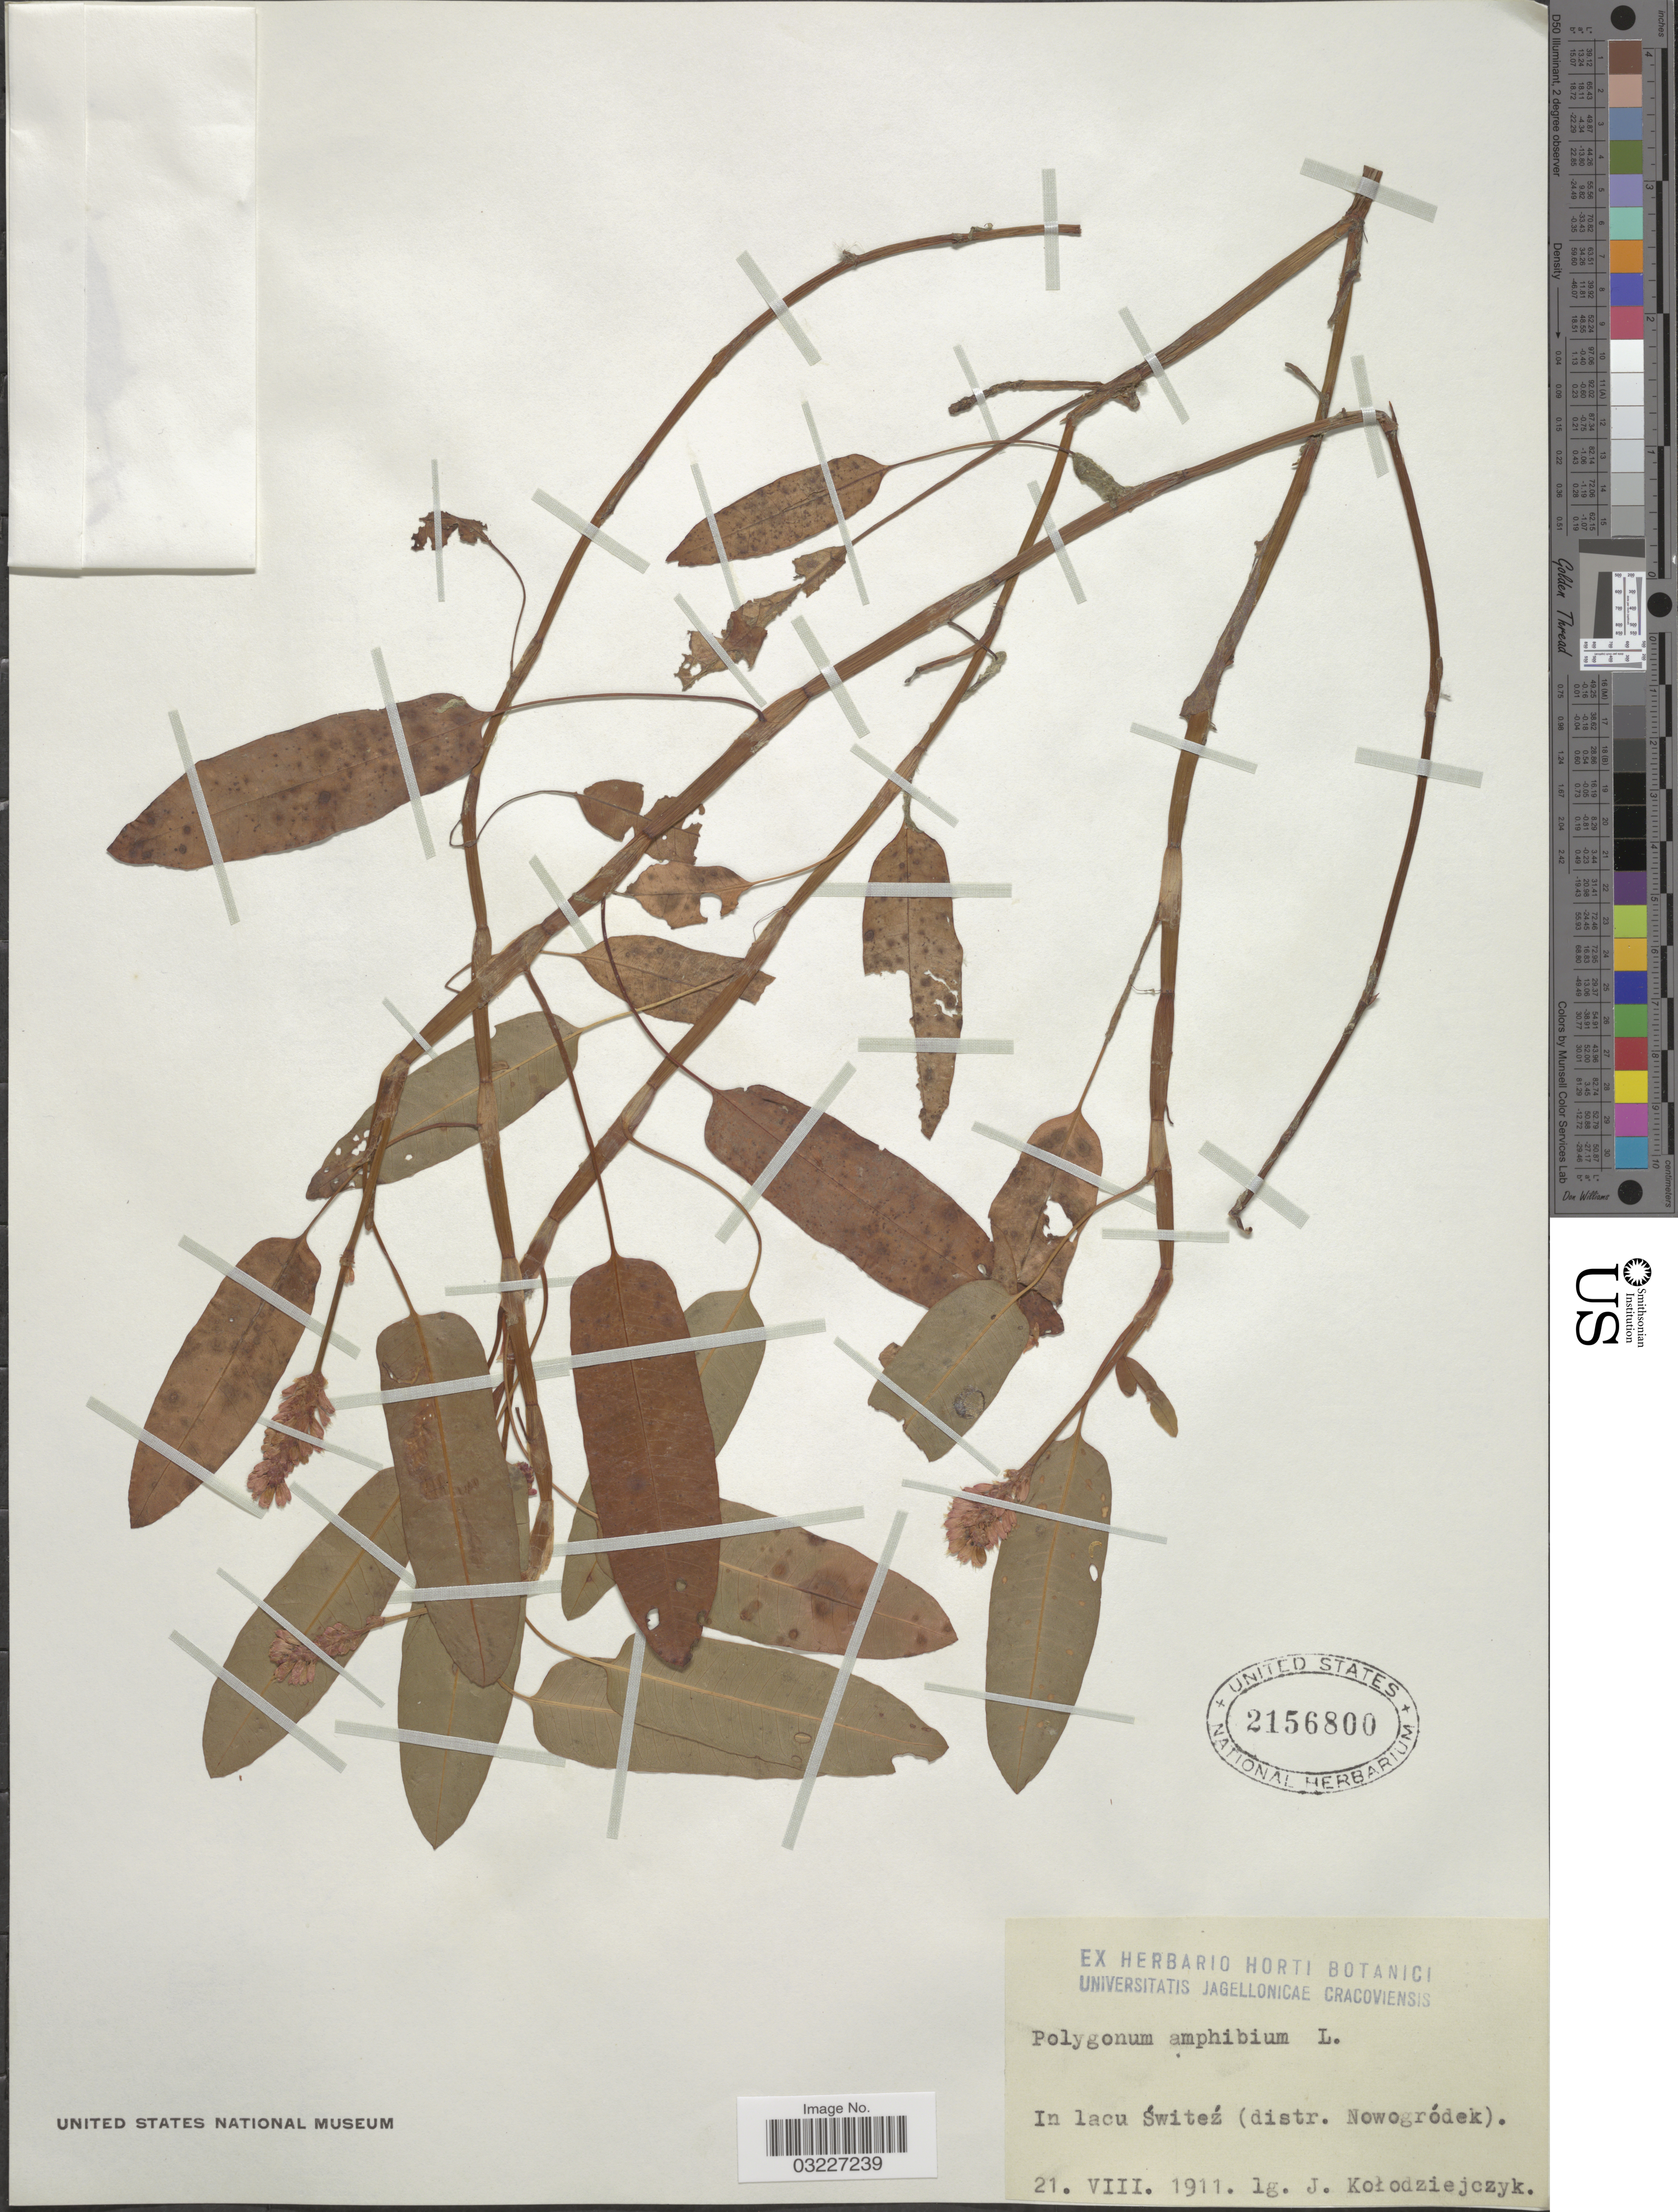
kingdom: Plantae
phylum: Tracheophyta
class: Magnoliopsida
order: Caryophyllales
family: Polygonaceae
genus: Polygonum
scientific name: Polygonum amphibium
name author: L.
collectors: J. Kolodziejczyk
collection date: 1911-08-21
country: Belarus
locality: In lacu Świteź (distr. Nowogródek).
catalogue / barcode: US 2156800